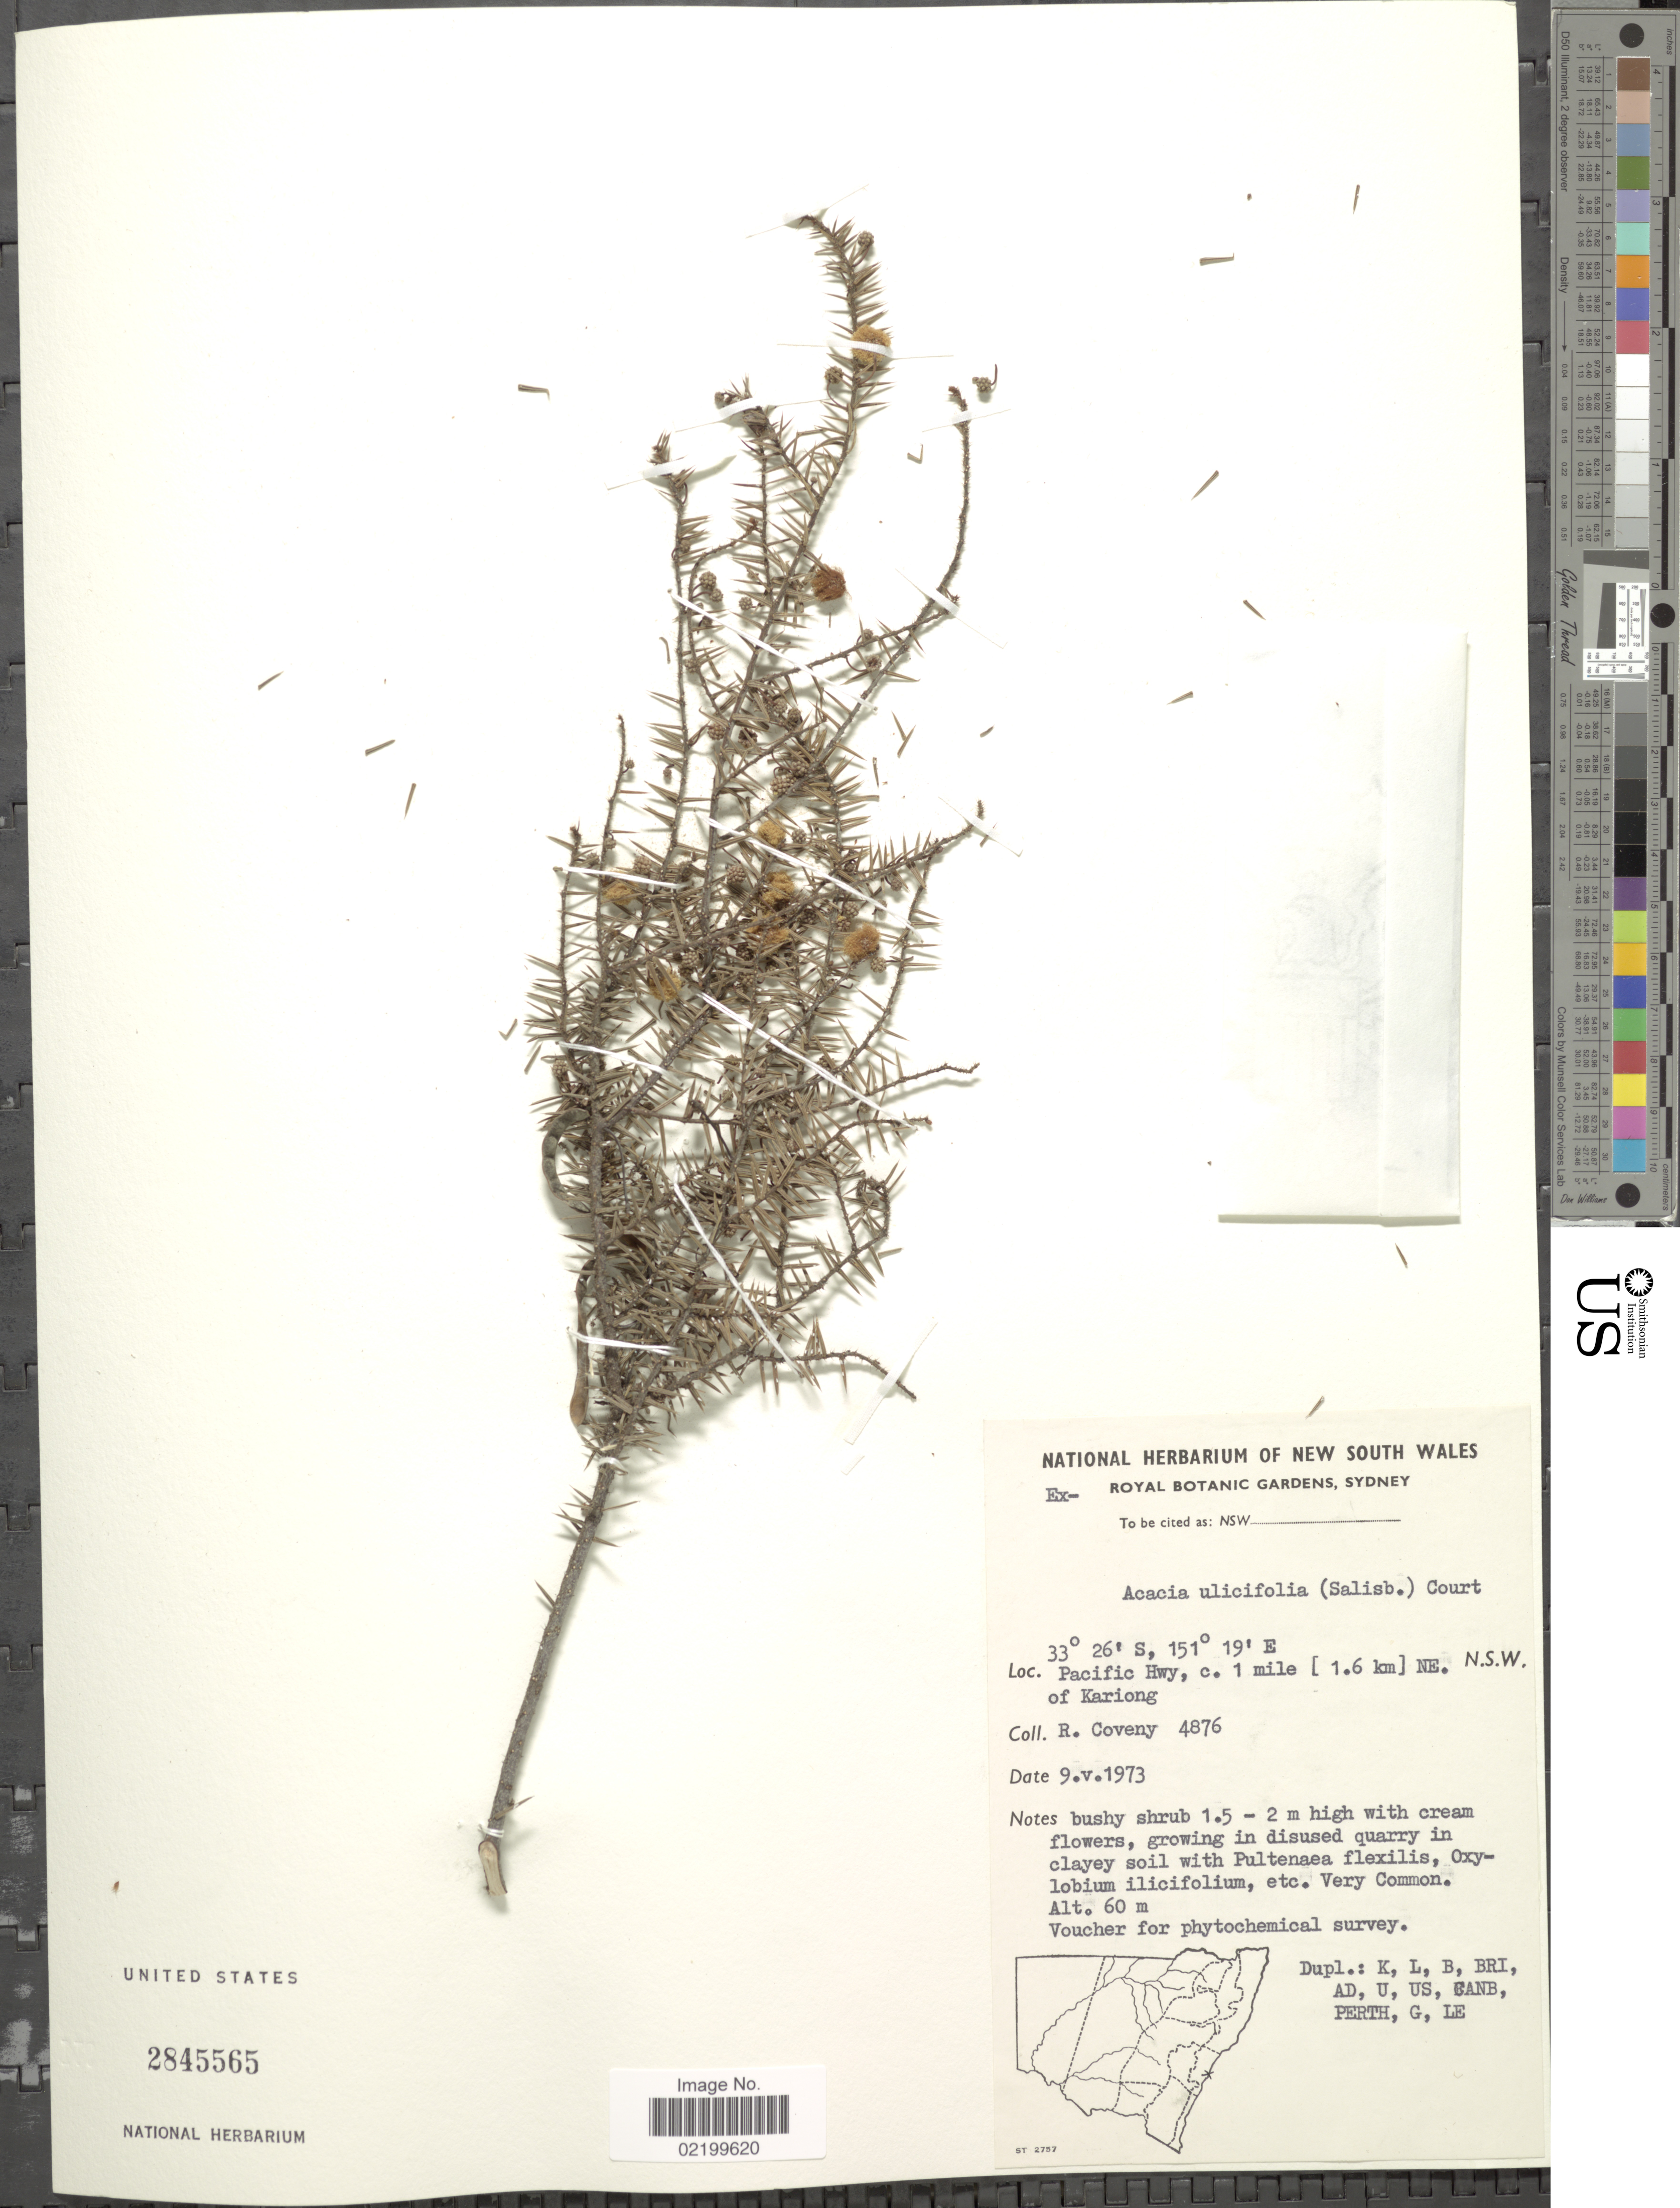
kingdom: Plantae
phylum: Tracheophyta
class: Magnoliopsida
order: Fabales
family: Fabaceae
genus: Acacia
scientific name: Acacia ulicifolia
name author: (Salisb.) Court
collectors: R. Coveny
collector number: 4876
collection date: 1973-05-09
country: Australia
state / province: New South Wales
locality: Pacific Hwy, c. 1 mile [1.6 km] NE. of Kariong, N.S.W.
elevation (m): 60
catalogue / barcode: US 2845565